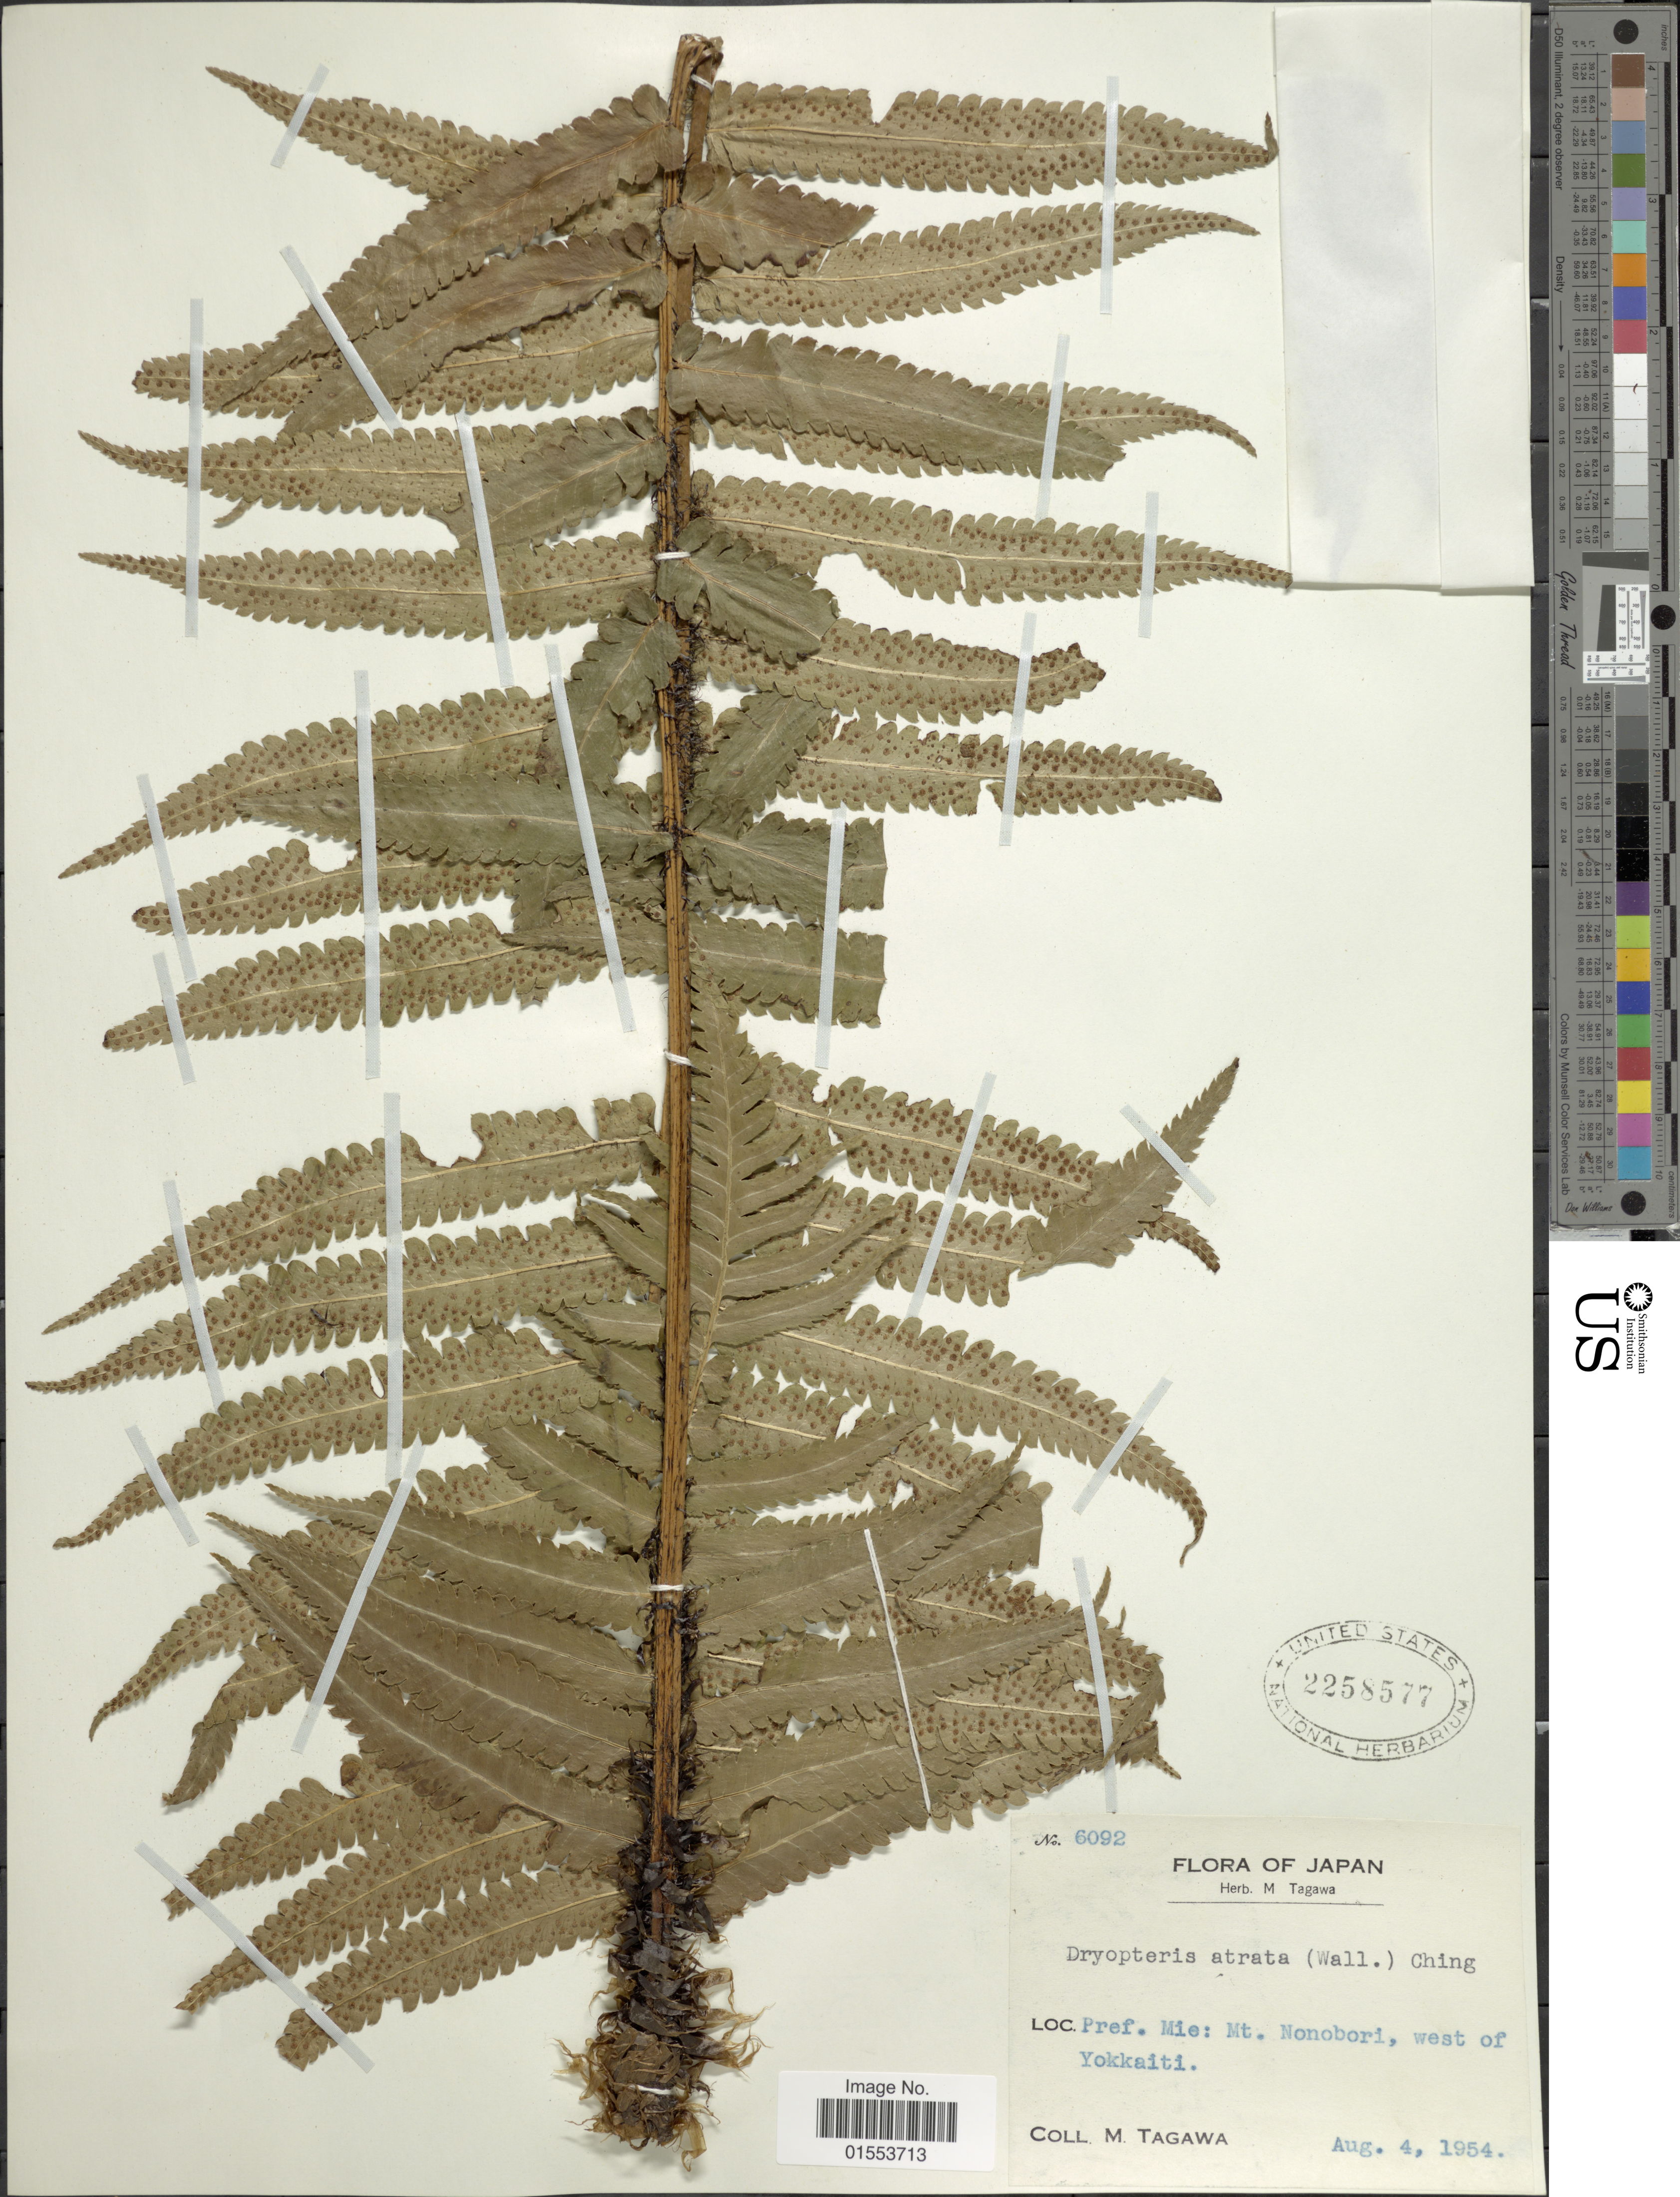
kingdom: Plantae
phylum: Tracheophyta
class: Polypodiopsida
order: Polypodiales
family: Dryopteridaceae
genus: Dryopteris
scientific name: Dryopteris atrata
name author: (Wall. ex Kunze) Ching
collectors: M. Tagawa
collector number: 6092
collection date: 1954-08-04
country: Japan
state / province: Mie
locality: Japan, Pref. Mie: Mt. Nonobori, west of Yokkaiti.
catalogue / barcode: US 2258577